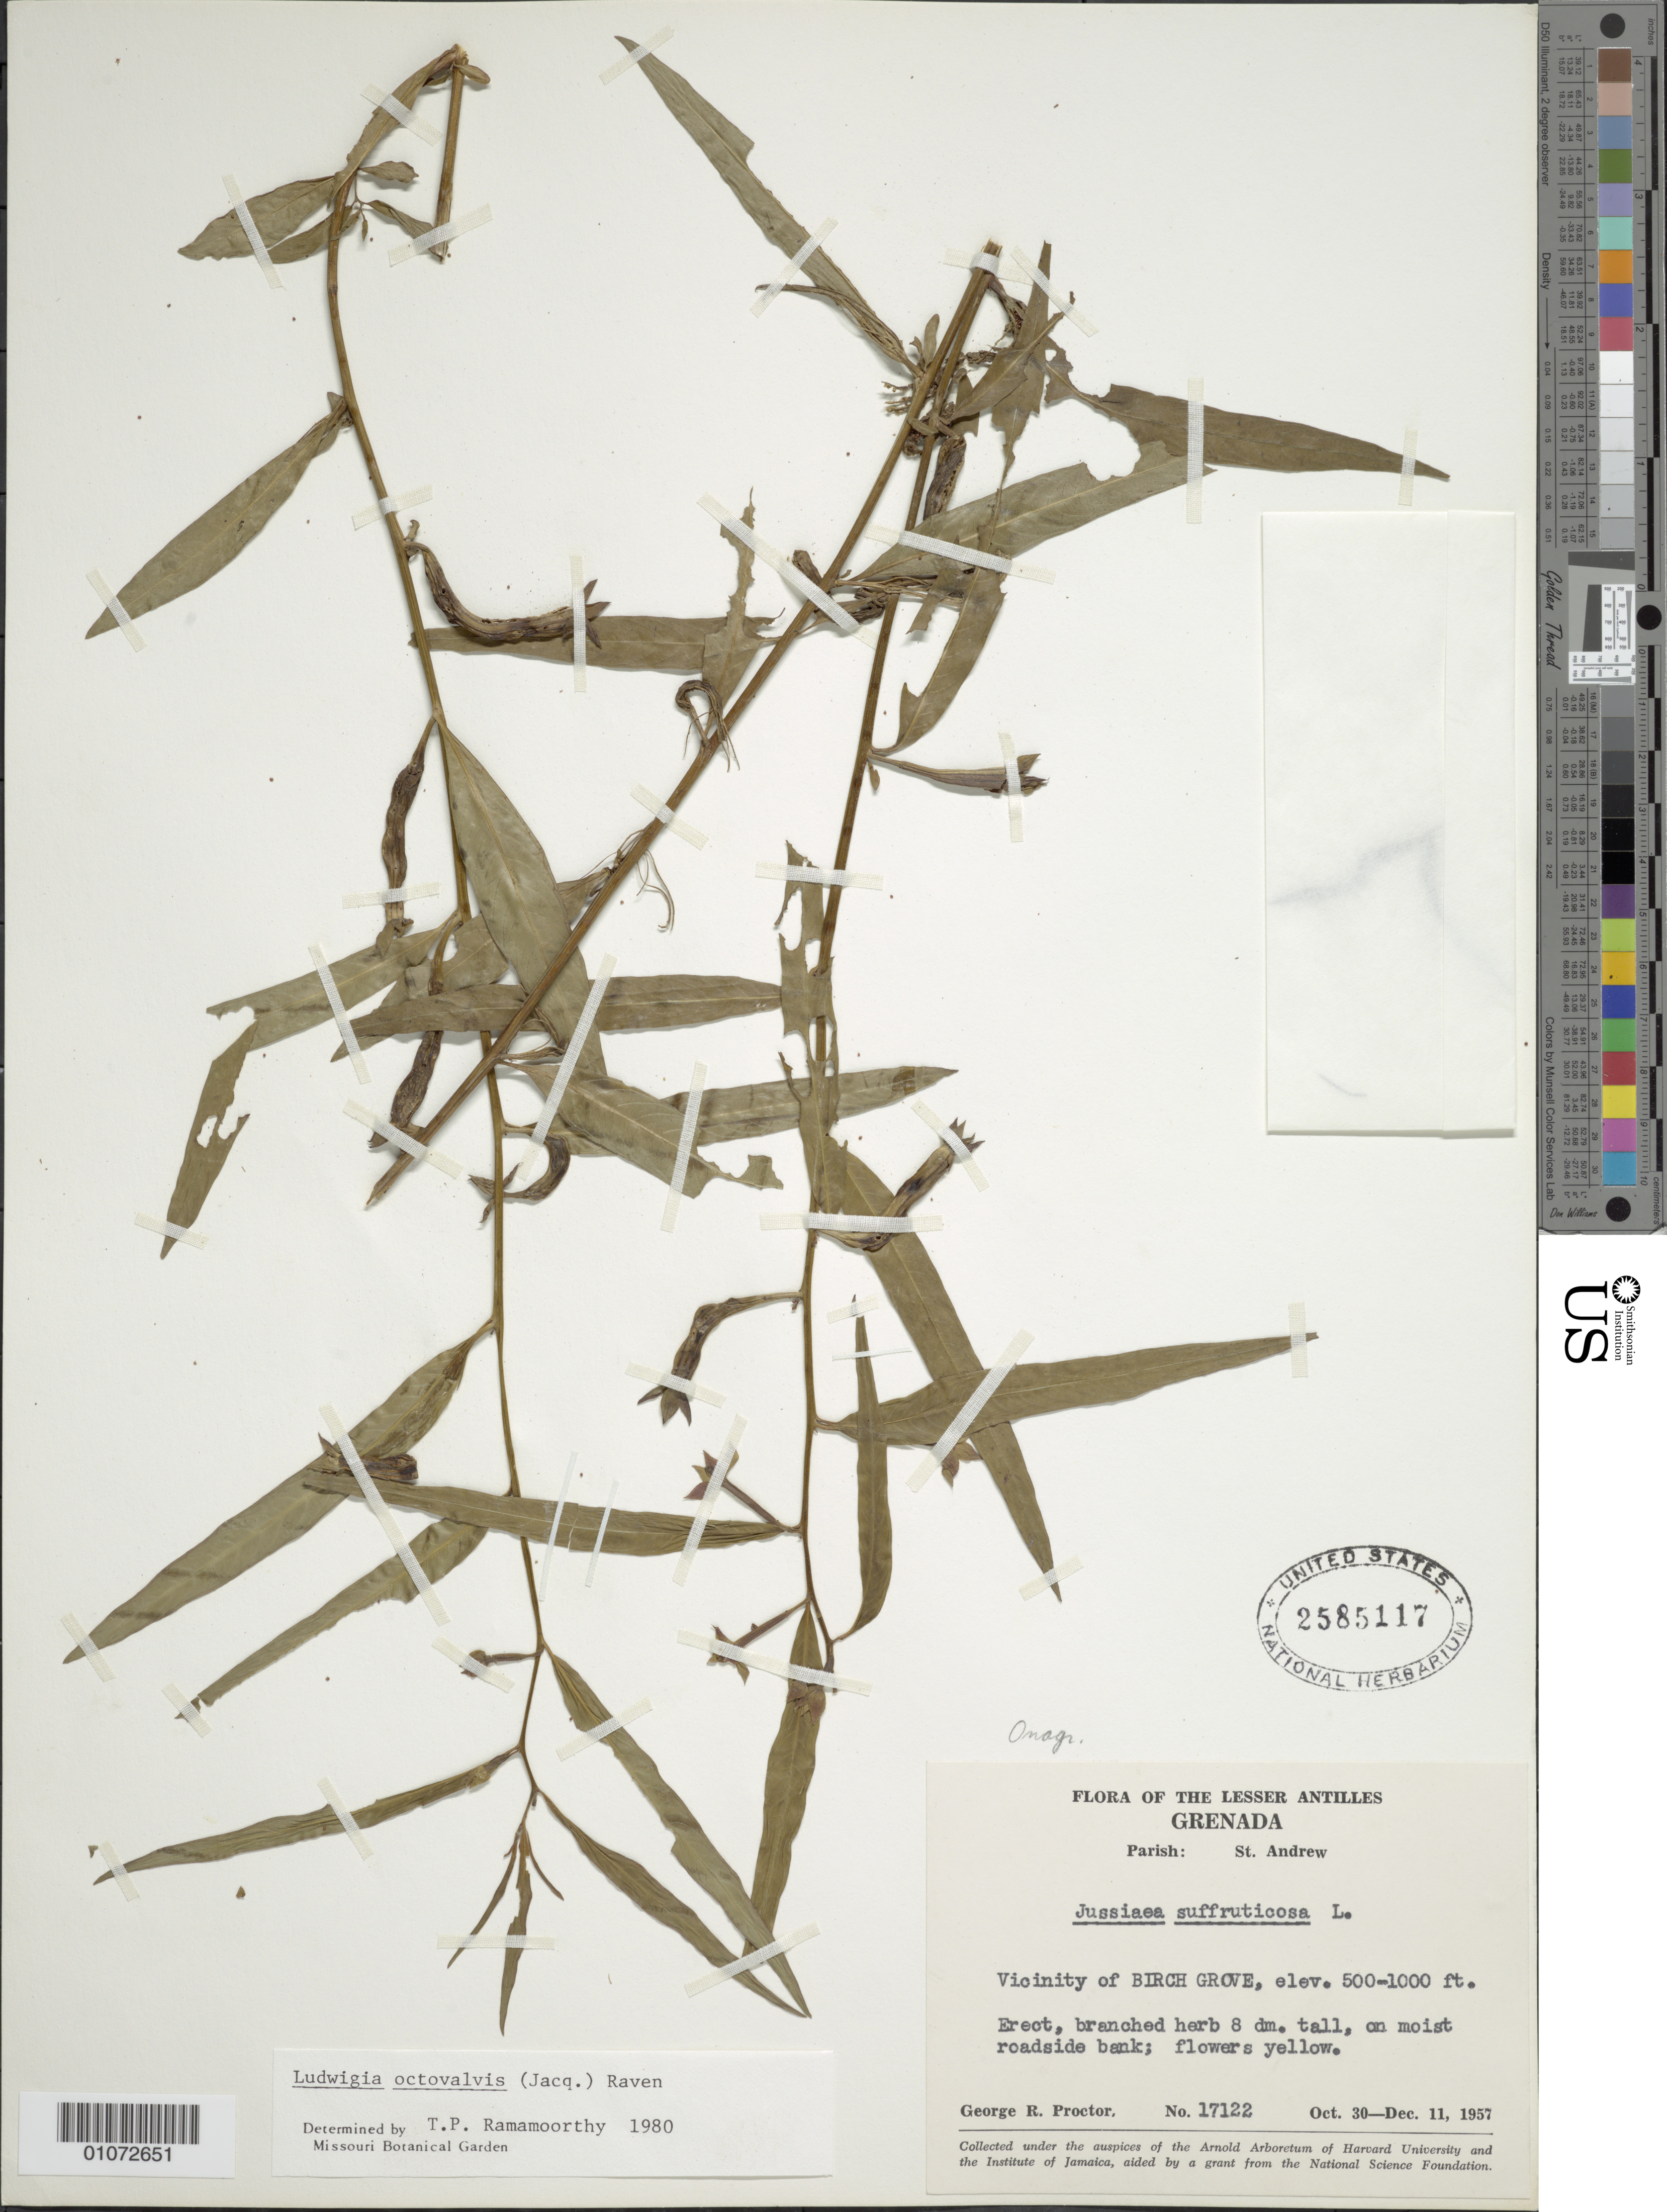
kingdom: Plantae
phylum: Tracheophyta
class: Magnoliopsida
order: Myrtales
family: Onagraceae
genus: Ludwigia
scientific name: Ludwigia octovalvis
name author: (Jacq.) P.H. Raven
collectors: G. R. Proctor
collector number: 17122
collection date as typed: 30 Oct 1957 to 11 Dec 1957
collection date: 1957-10-30/1957-12-11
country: Grenada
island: Grenada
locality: Vicinity of Birch Grove, on moist roadside bank.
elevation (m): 152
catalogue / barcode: US 2585117